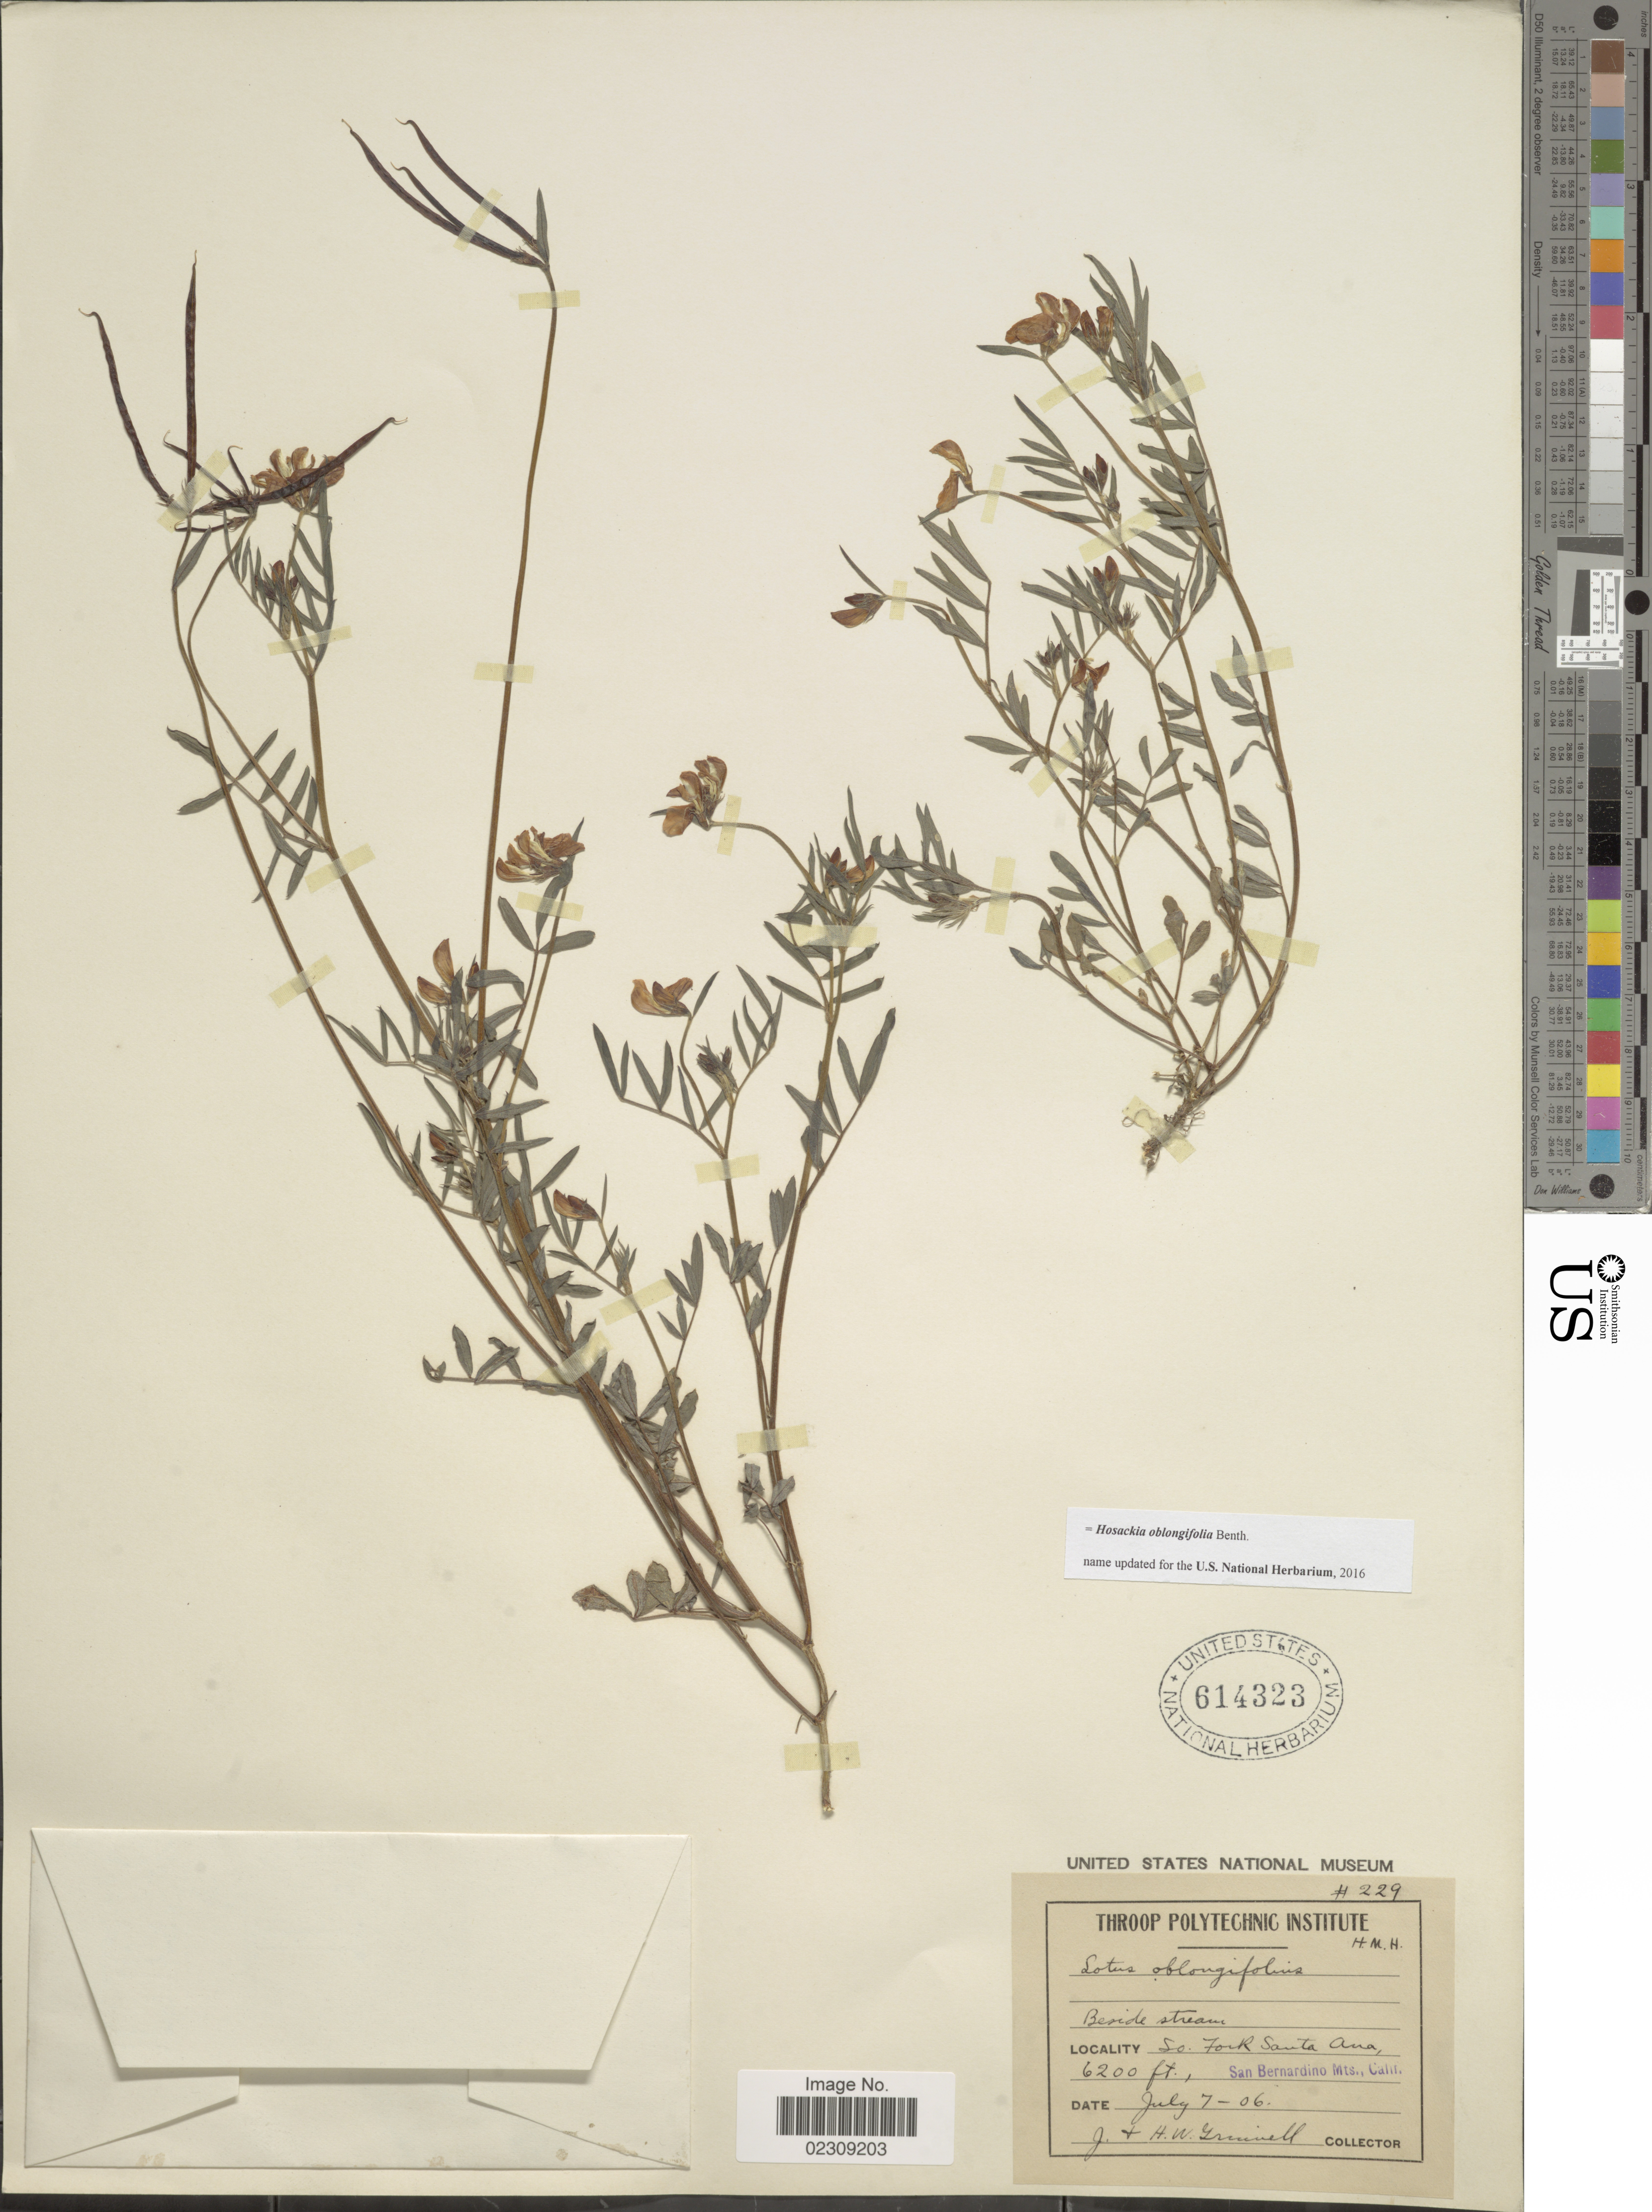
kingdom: Plantae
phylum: Tracheophyta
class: Magnoliopsida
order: Fabales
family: Fabaceae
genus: Hosackia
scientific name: Hosackia oblongifolia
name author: Benth.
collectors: J. Grinnell & H. Grinnell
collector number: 229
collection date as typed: Transcribed d/m/y: 7/7/6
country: United States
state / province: California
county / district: San Bernardino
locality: Beside stream, So. Fork Santa Ana, San Bernardino Mts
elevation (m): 1890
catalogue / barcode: US 614323